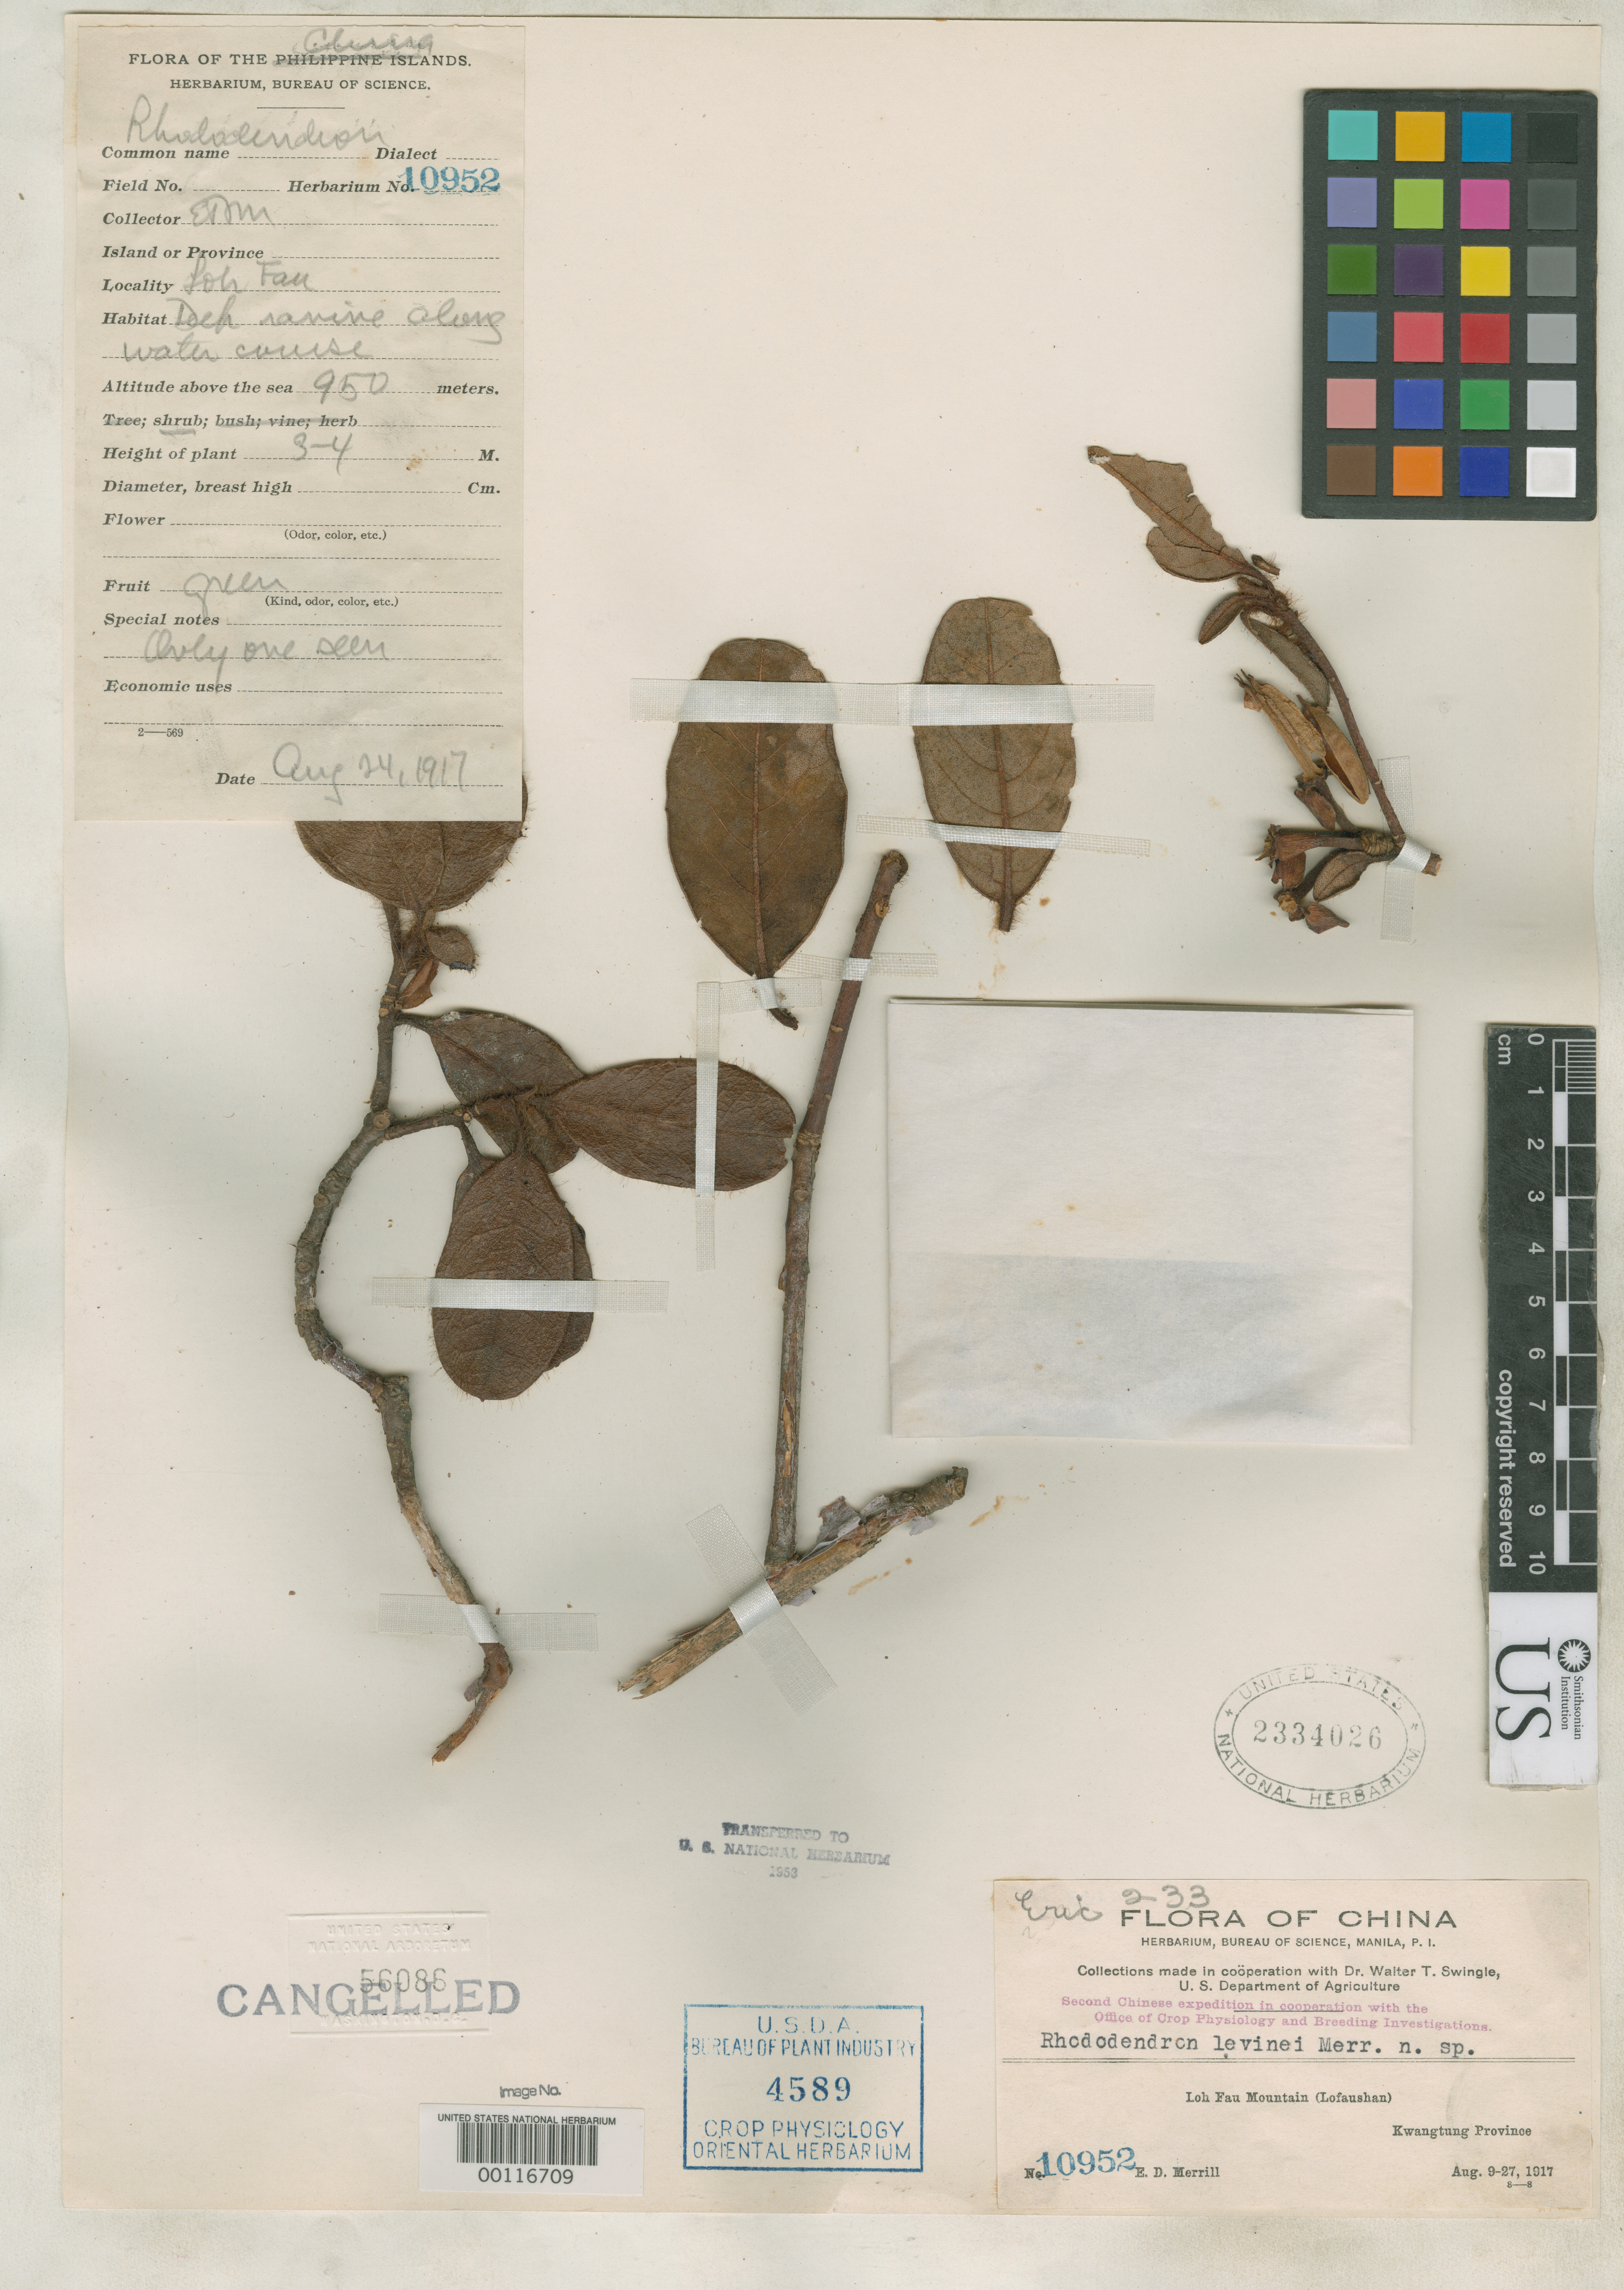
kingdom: Plantae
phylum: Tracheophyta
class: Magnoliopsida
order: Ericales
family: Ericaceae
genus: Rhododendron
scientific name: Rhododendron levinei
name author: Merr.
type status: Isotype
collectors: E. D. Merrill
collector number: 10952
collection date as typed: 24 Aug 1917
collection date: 1917-08-24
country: China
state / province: Guangdong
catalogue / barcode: US 2334026